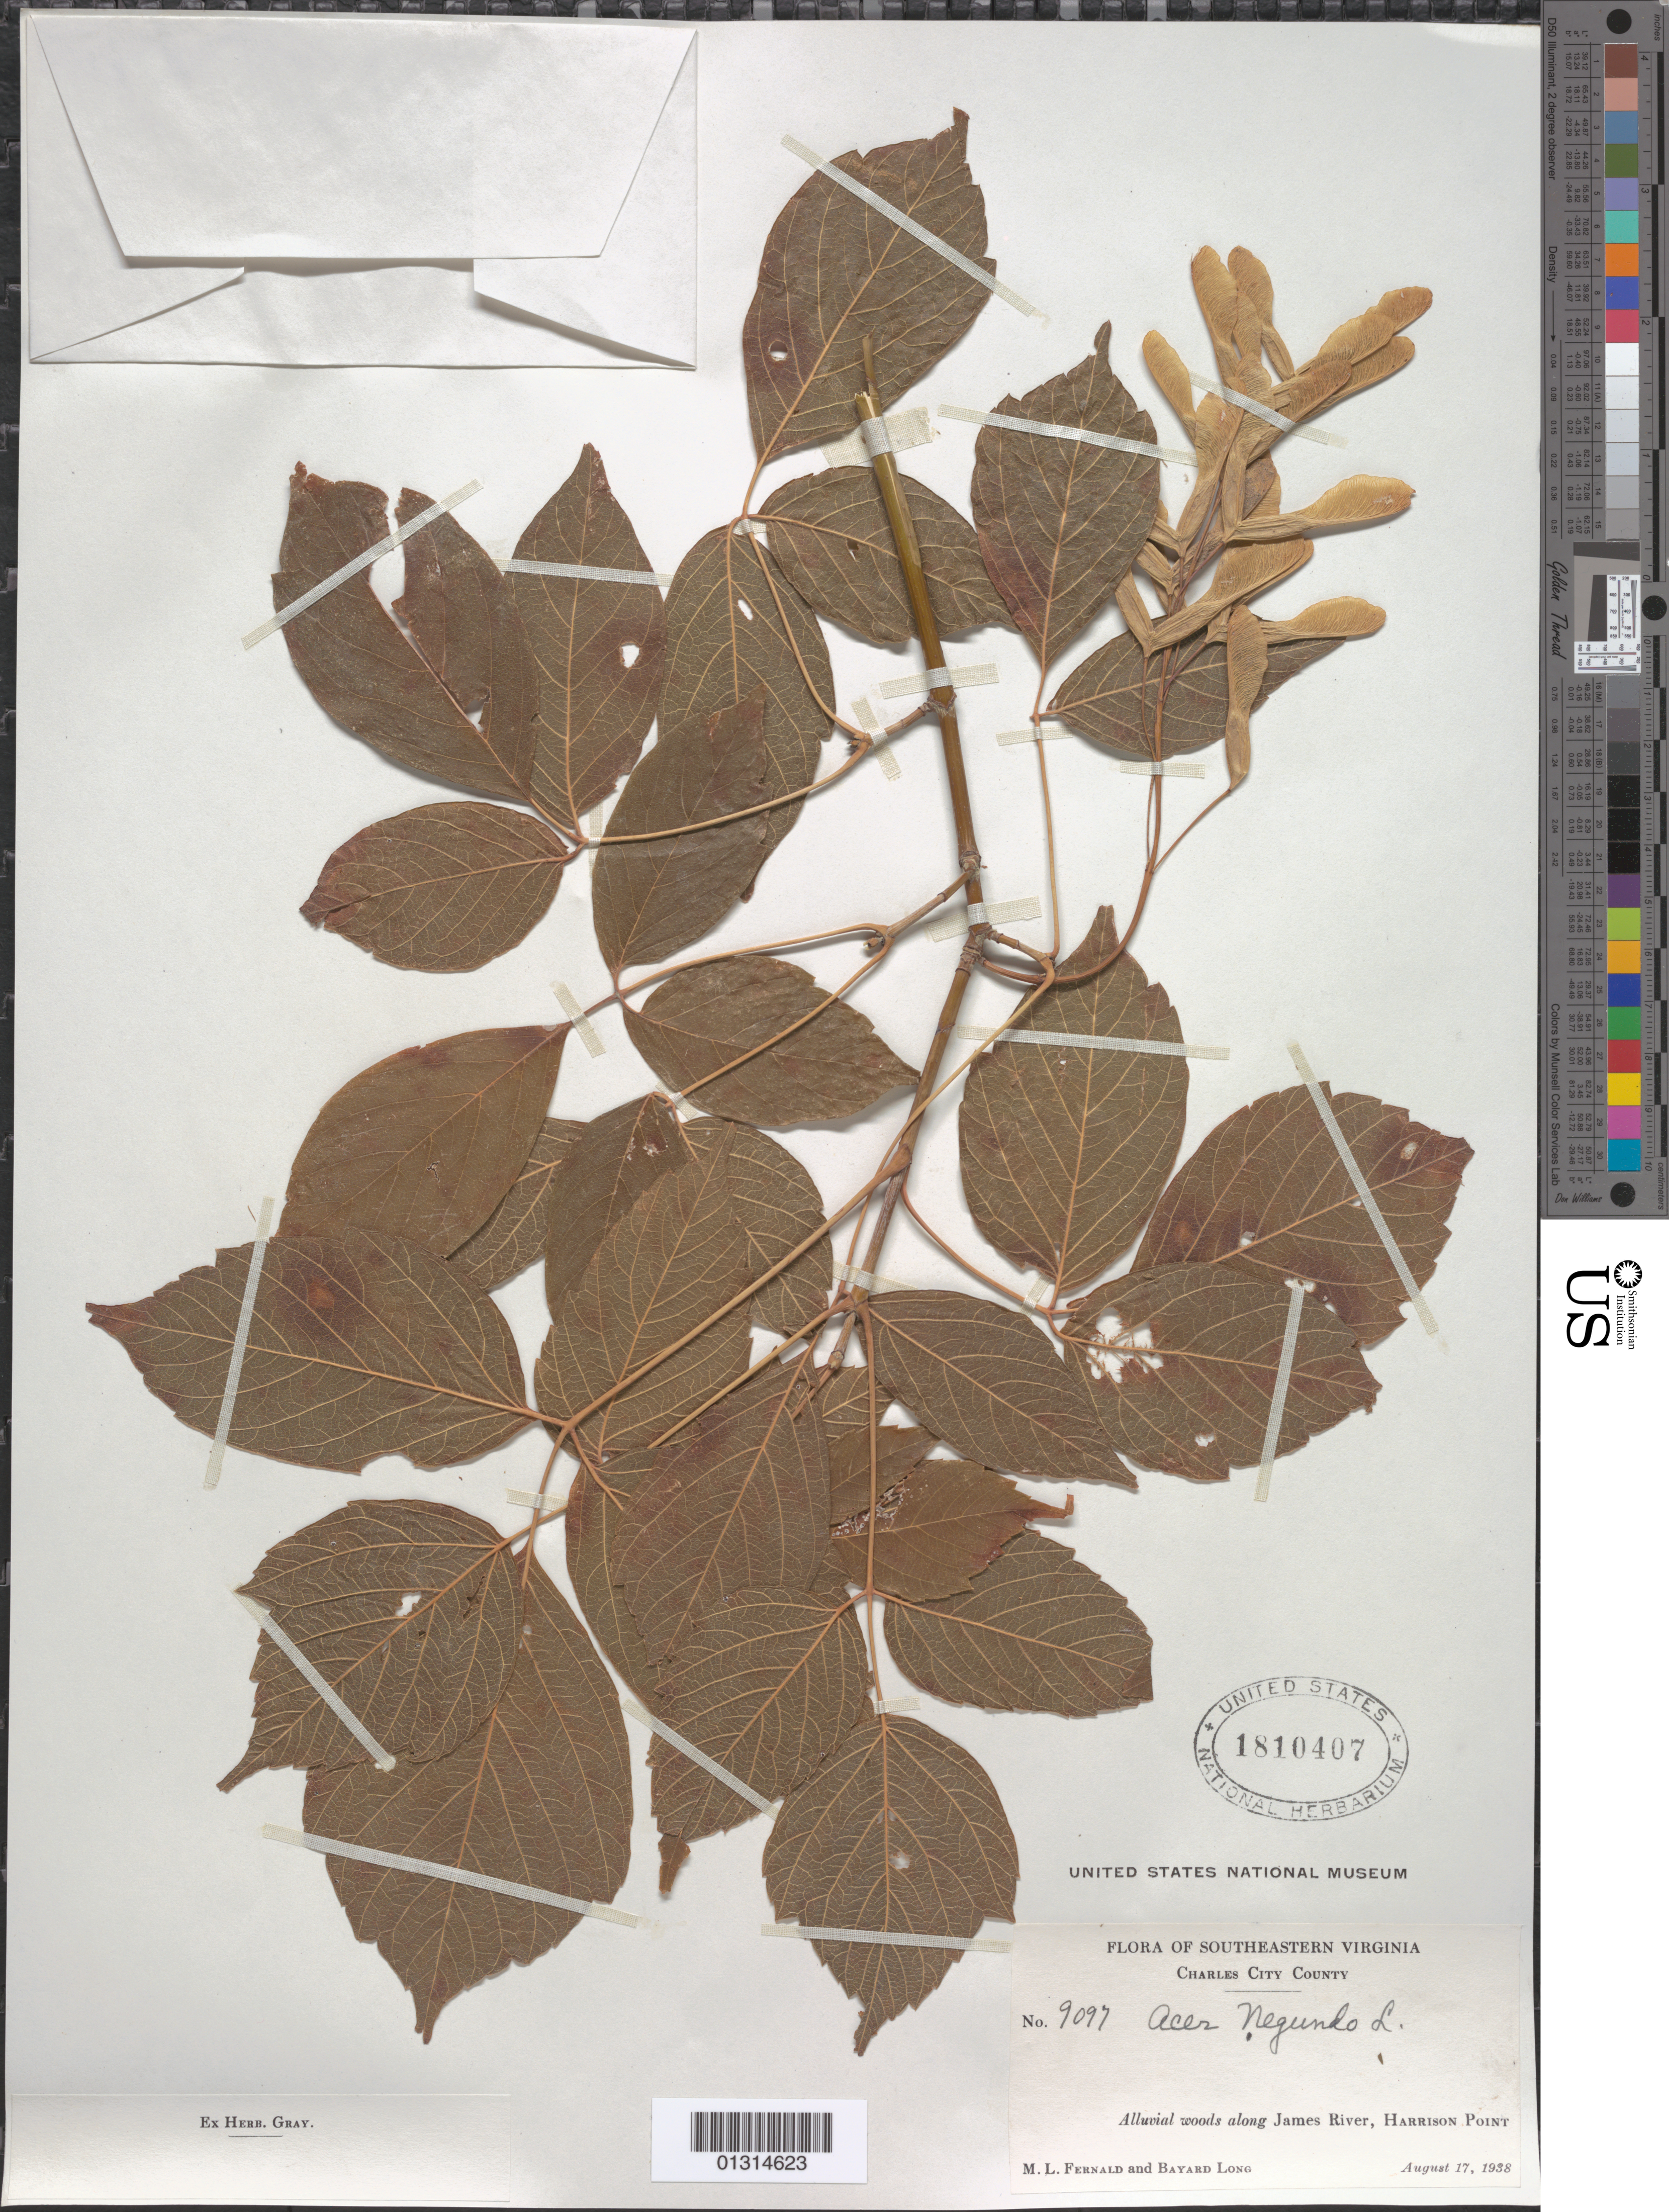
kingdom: Plantae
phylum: Tracheophyta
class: Magnoliopsida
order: Sapindales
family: Sapindaceae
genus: Acer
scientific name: Acer negundo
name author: L.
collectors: M. L. Fernald & B. H. Long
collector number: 9097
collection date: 1938-08-17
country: United States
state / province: Virginia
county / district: Charles City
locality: Charles City County, along James River, Harrison Point.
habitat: Alluvial woods along river.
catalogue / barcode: US 1810407